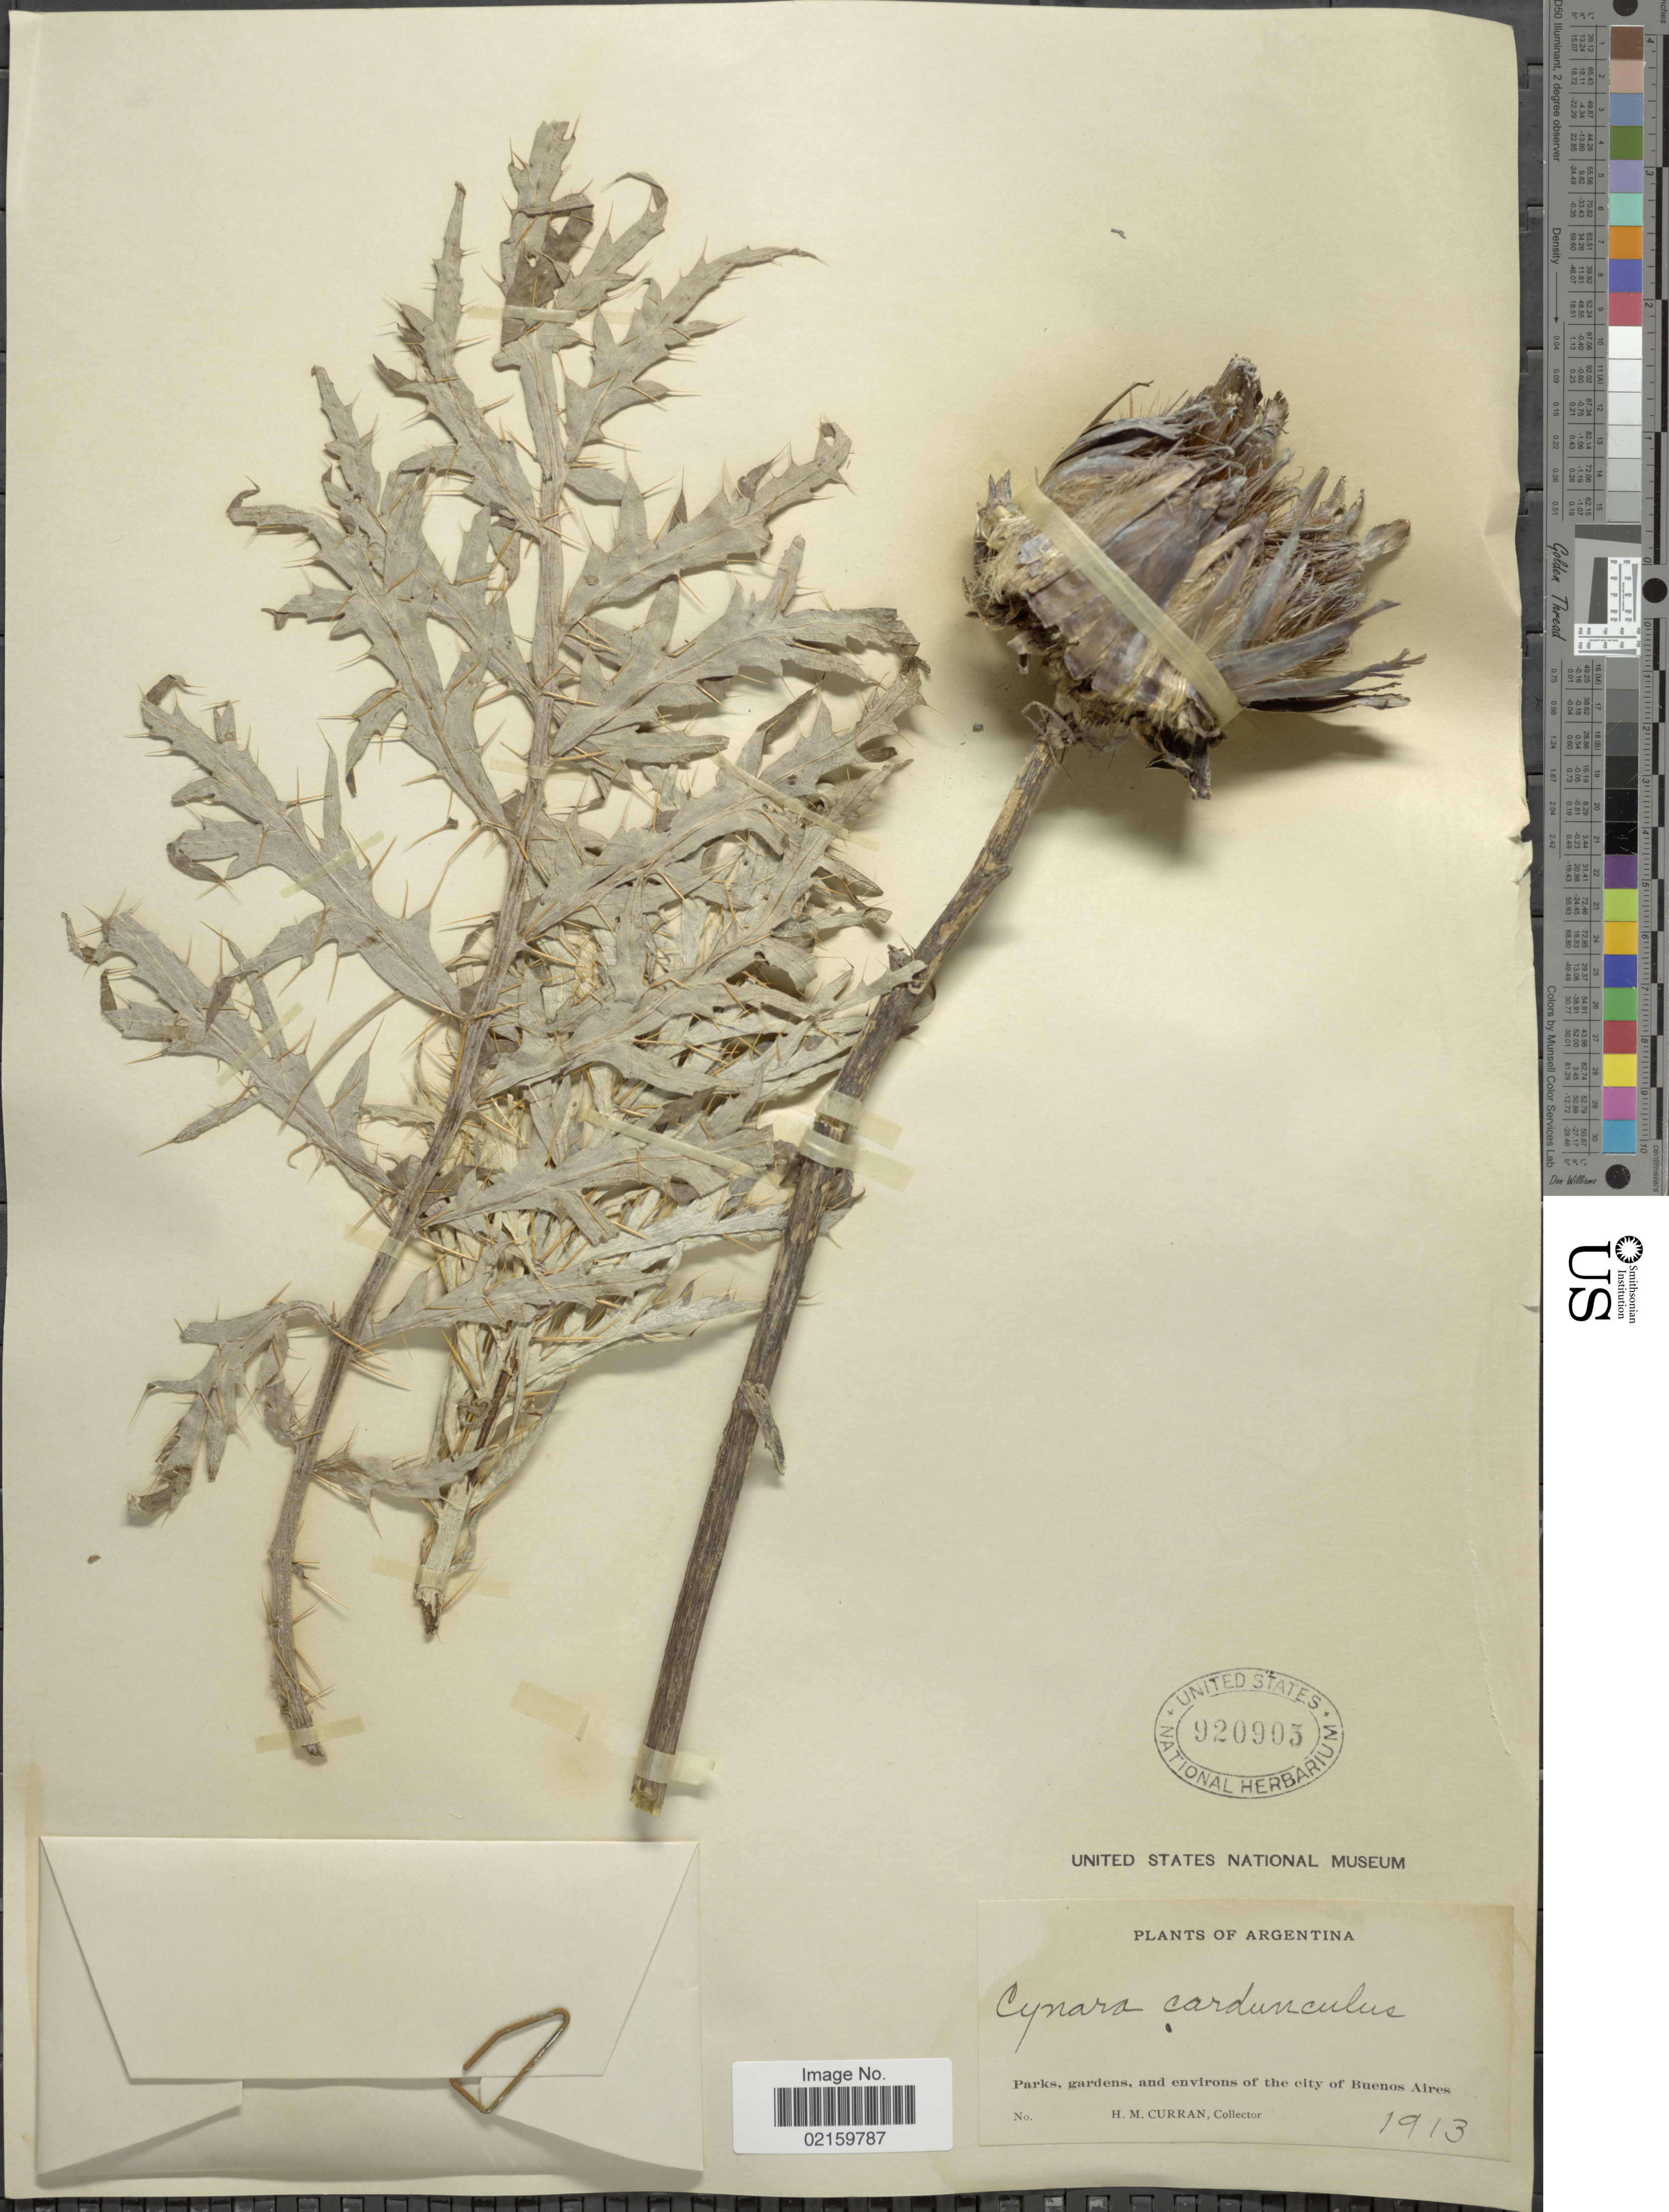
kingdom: Plantae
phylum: Tracheophyta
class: Magnoliopsida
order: Asterales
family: Asteraceae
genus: Cynara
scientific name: Cynara cardunculus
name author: L.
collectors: H. M. Curran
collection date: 1913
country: Argentina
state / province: Buenos Aires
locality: Parks, gardens, and environs of the city of Buenos Aires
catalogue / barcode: US 920903